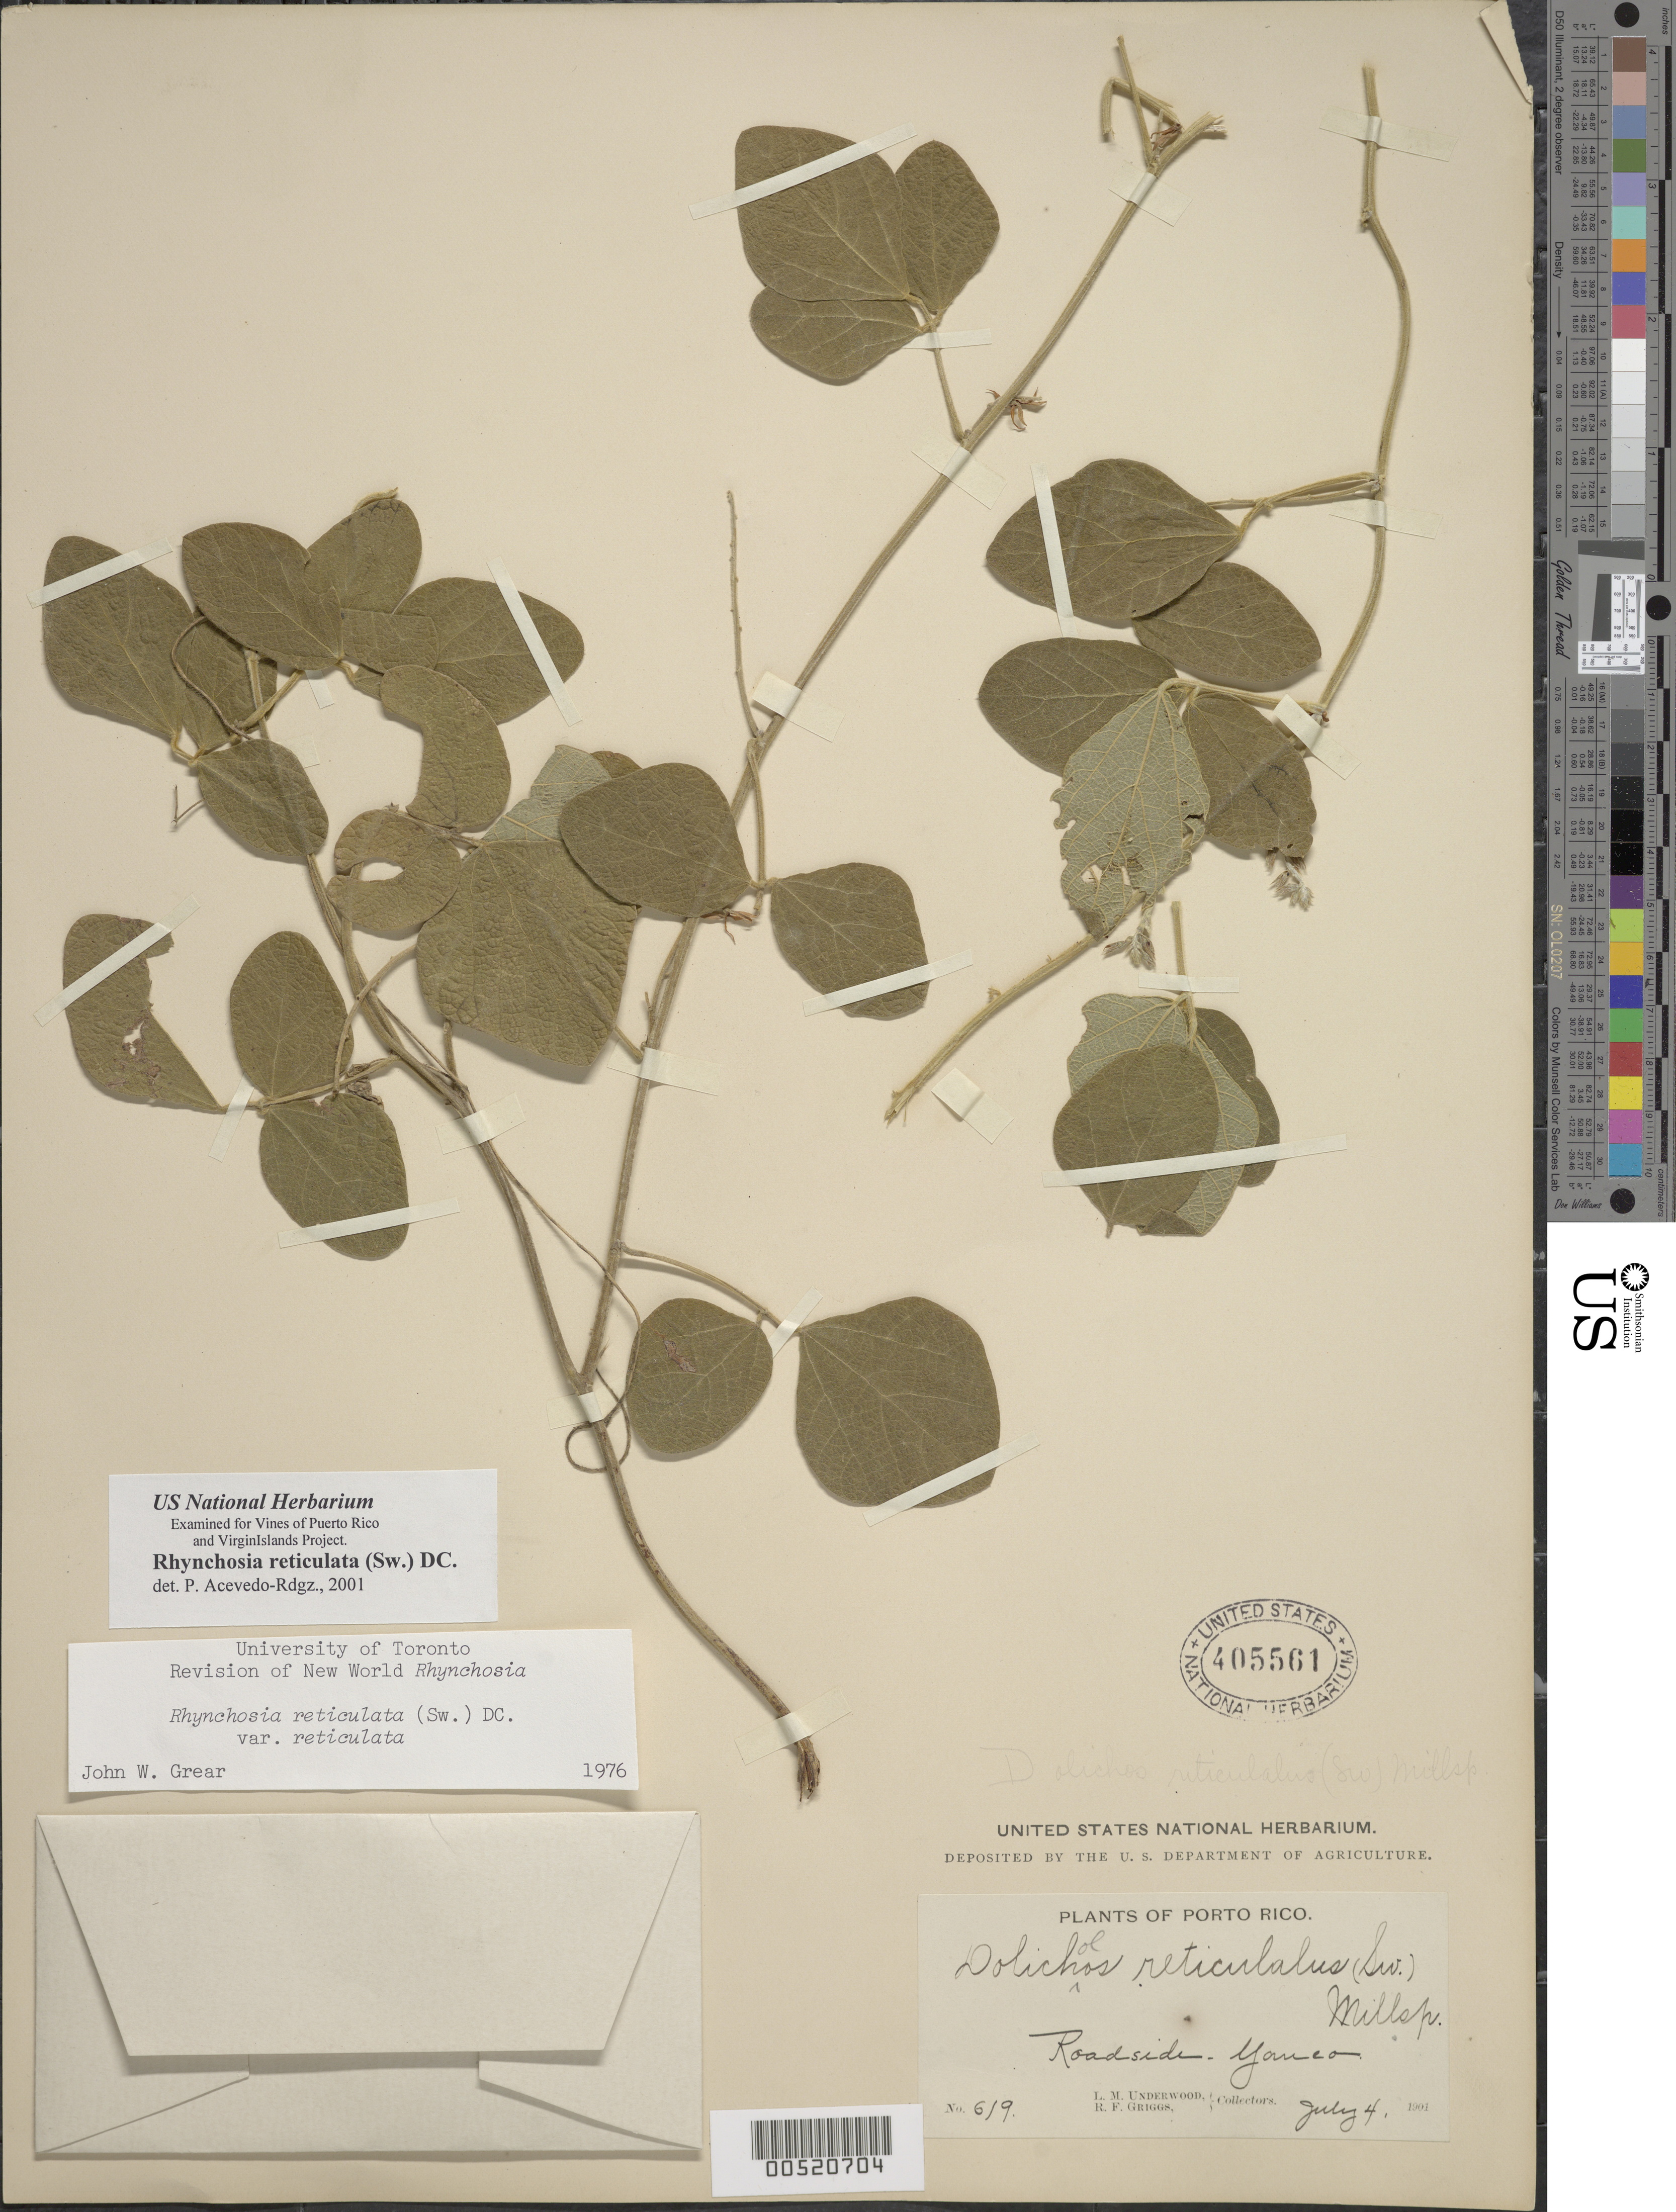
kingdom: Plantae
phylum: Tracheophyta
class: Magnoliopsida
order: Fabales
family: Fabaceae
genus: Rhynchosia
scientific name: Rhynchosia reticulata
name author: (Sw.) DC.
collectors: L. M. Underwood & R. F. Griggs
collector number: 619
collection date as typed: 04 Jul 1901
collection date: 1901-07-04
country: Puerto Rico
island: Greater Antilles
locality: Yauco. Roadside.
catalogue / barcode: US 405561